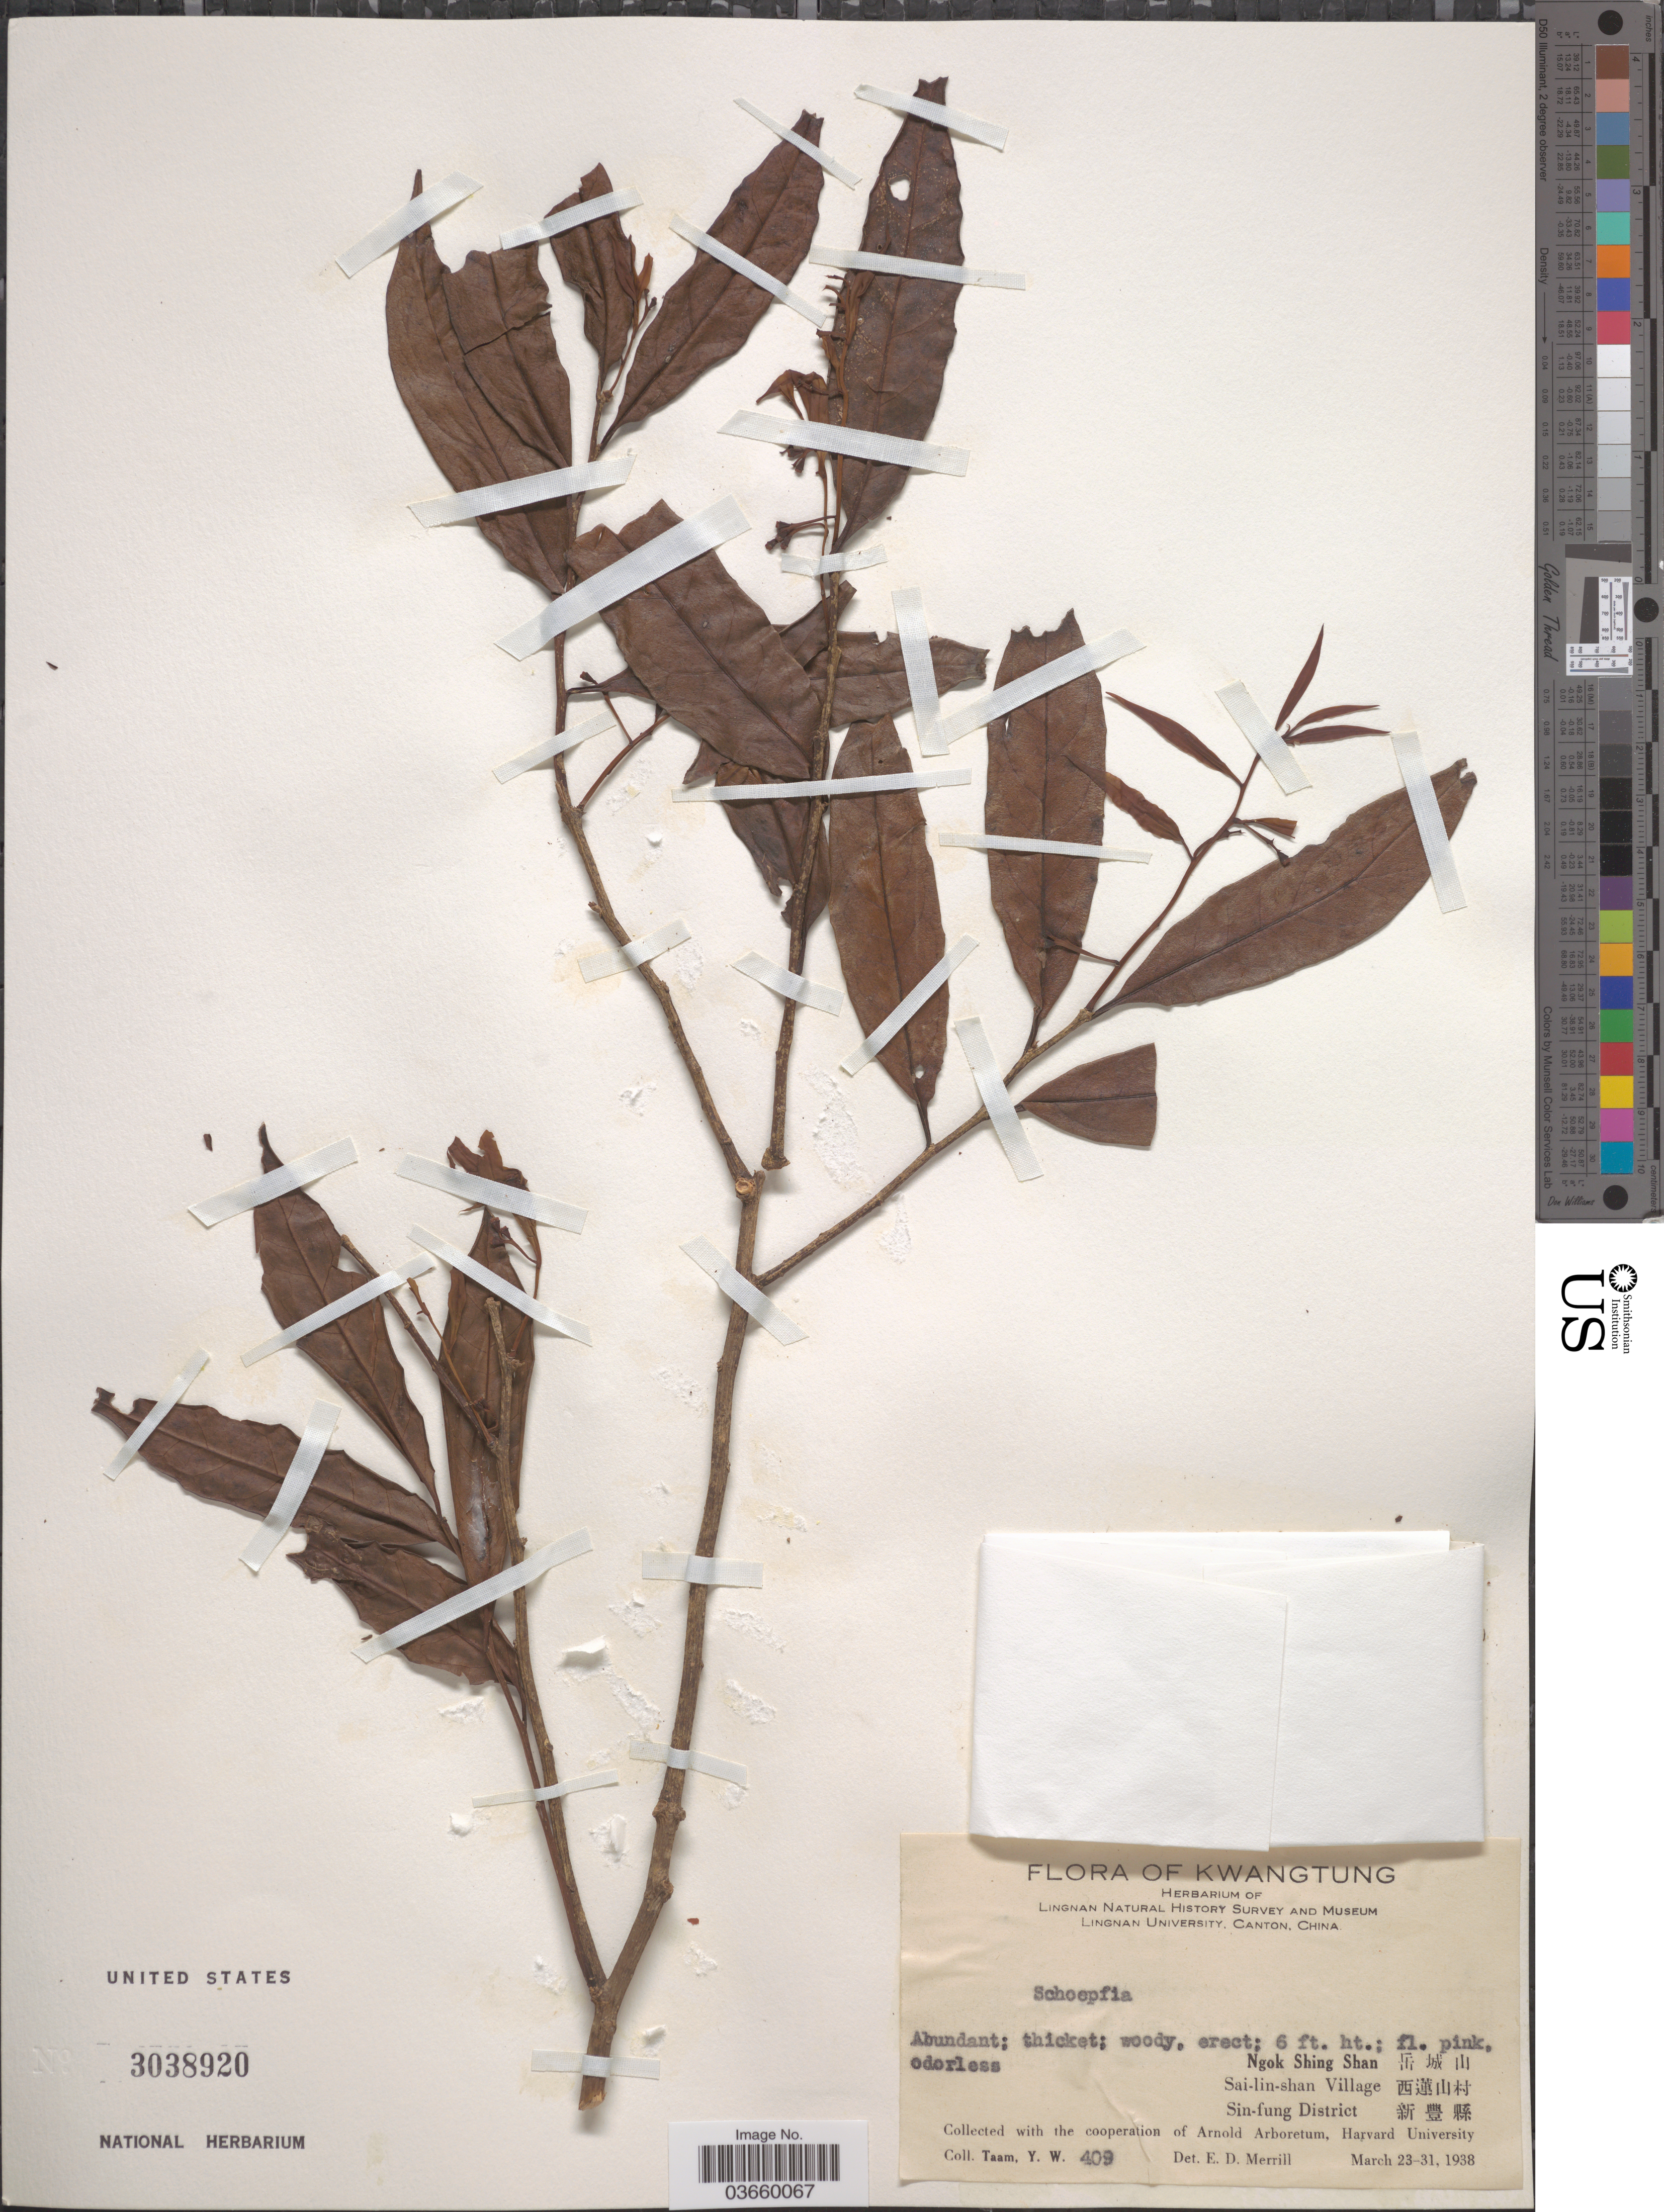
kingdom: Plantae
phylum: Tracheophyta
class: Magnoliopsida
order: Santalales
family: Schoepfiaceae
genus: Schoepfia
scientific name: Schoepfia sp.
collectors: Y. W. Taam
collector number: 409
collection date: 1938-03-23/1938-03-31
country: China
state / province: Guangdong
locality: Kwangtung. Ngok Shing Shan X. Sai-lin-shan Village X. Sin-fung District X.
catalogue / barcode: US 3038920